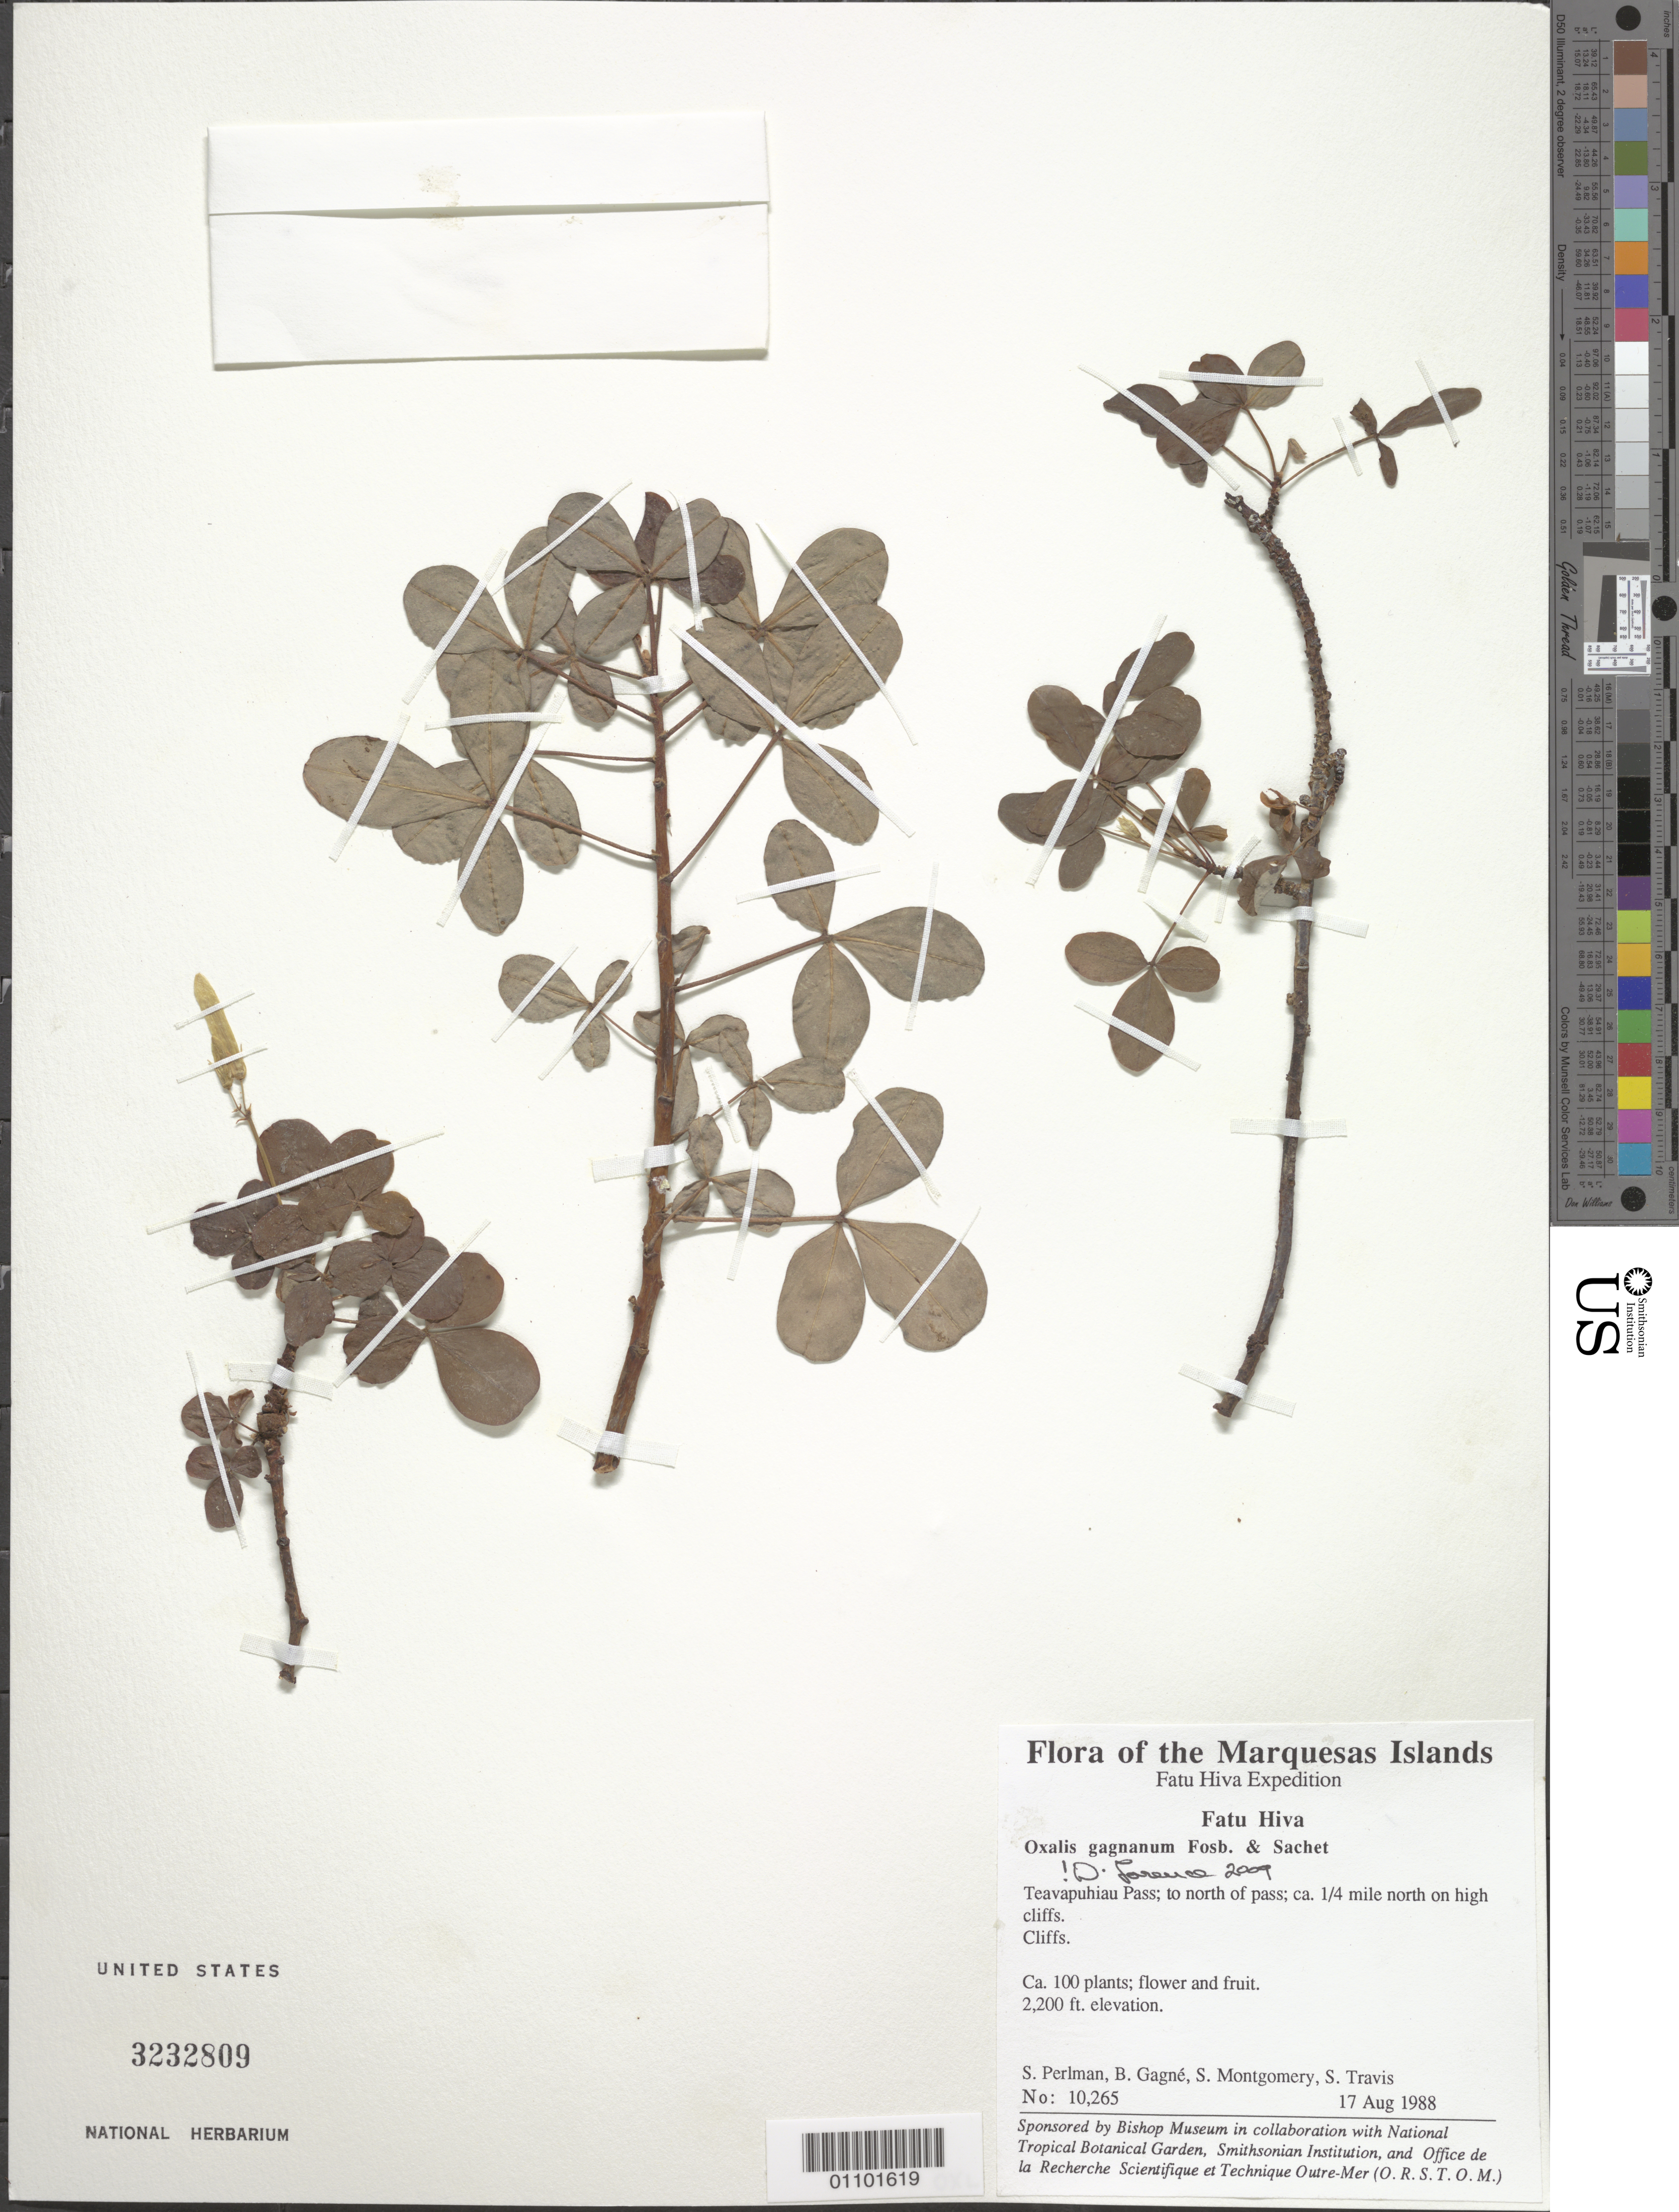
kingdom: Plantae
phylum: Tracheophyta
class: Magnoliopsida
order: Oxalidales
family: Oxalidaceae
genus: Oxalis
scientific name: Oxalis gagneorum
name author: Fosberg & Sachet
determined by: Wagner, W. L., (BOT), Smithsonian Institution - National Museum of Natural History (UNITED STATES)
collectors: S. P. Perlman, B. H. Gagné, S. Montgomery & S. Travis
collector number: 10265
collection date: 1988-08-17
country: French Polynesia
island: Fatu Hiva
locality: Teavapuhiau Pass, to N of pass, ca. 1/4 mile N on high cliffs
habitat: Cliffs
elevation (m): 671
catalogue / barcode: US 3232809